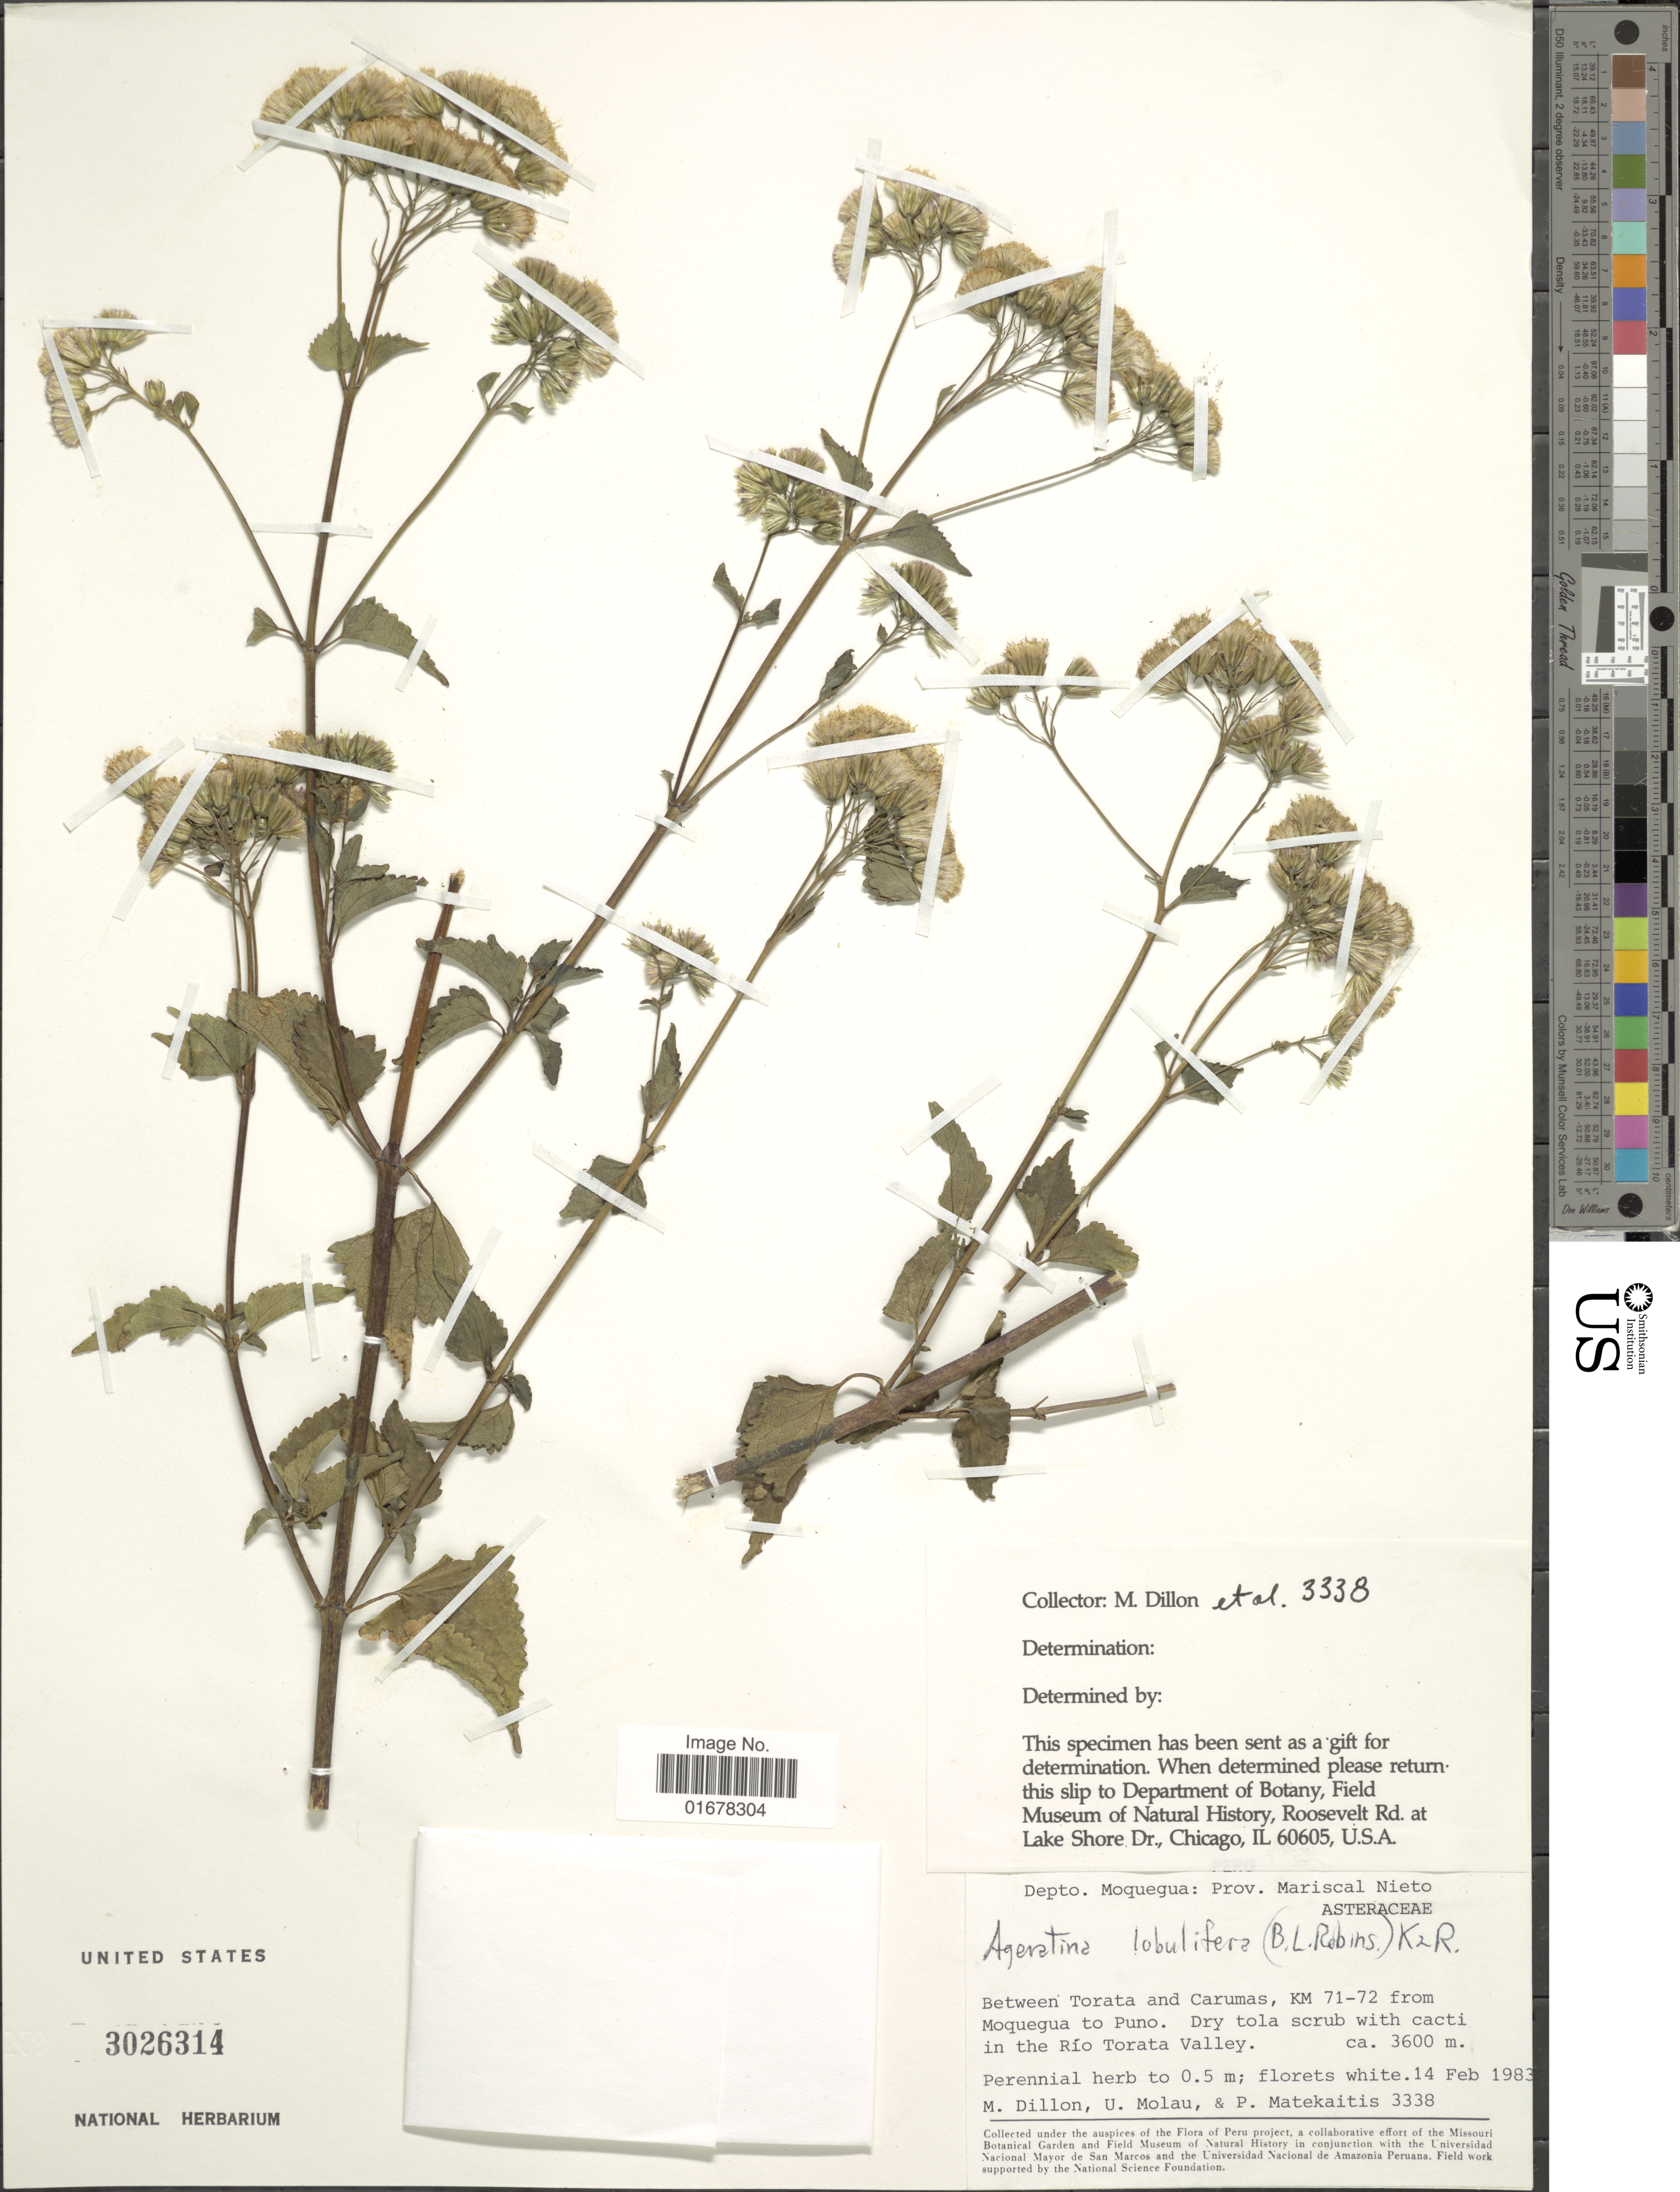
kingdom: Plantae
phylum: Tracheophyta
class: Magnoliopsida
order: Asterales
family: Asteraceae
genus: Ageratina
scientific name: Ageratina lobulifera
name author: (B.L. Rob.) R.M. King & H. Rob.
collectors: M. O. Dillon, U. Molau & P. Matekaitis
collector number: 338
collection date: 1983-02-14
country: Peru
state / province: Moquegua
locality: Depto.: Moquegua: Prov;.: Mariscal Nieto, Between Torata and Carumas, KM 71-72 from Moquegua to Puno, Dry topla scrub with cacti in the Rio Torata Valley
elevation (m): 3600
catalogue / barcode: US 3026314